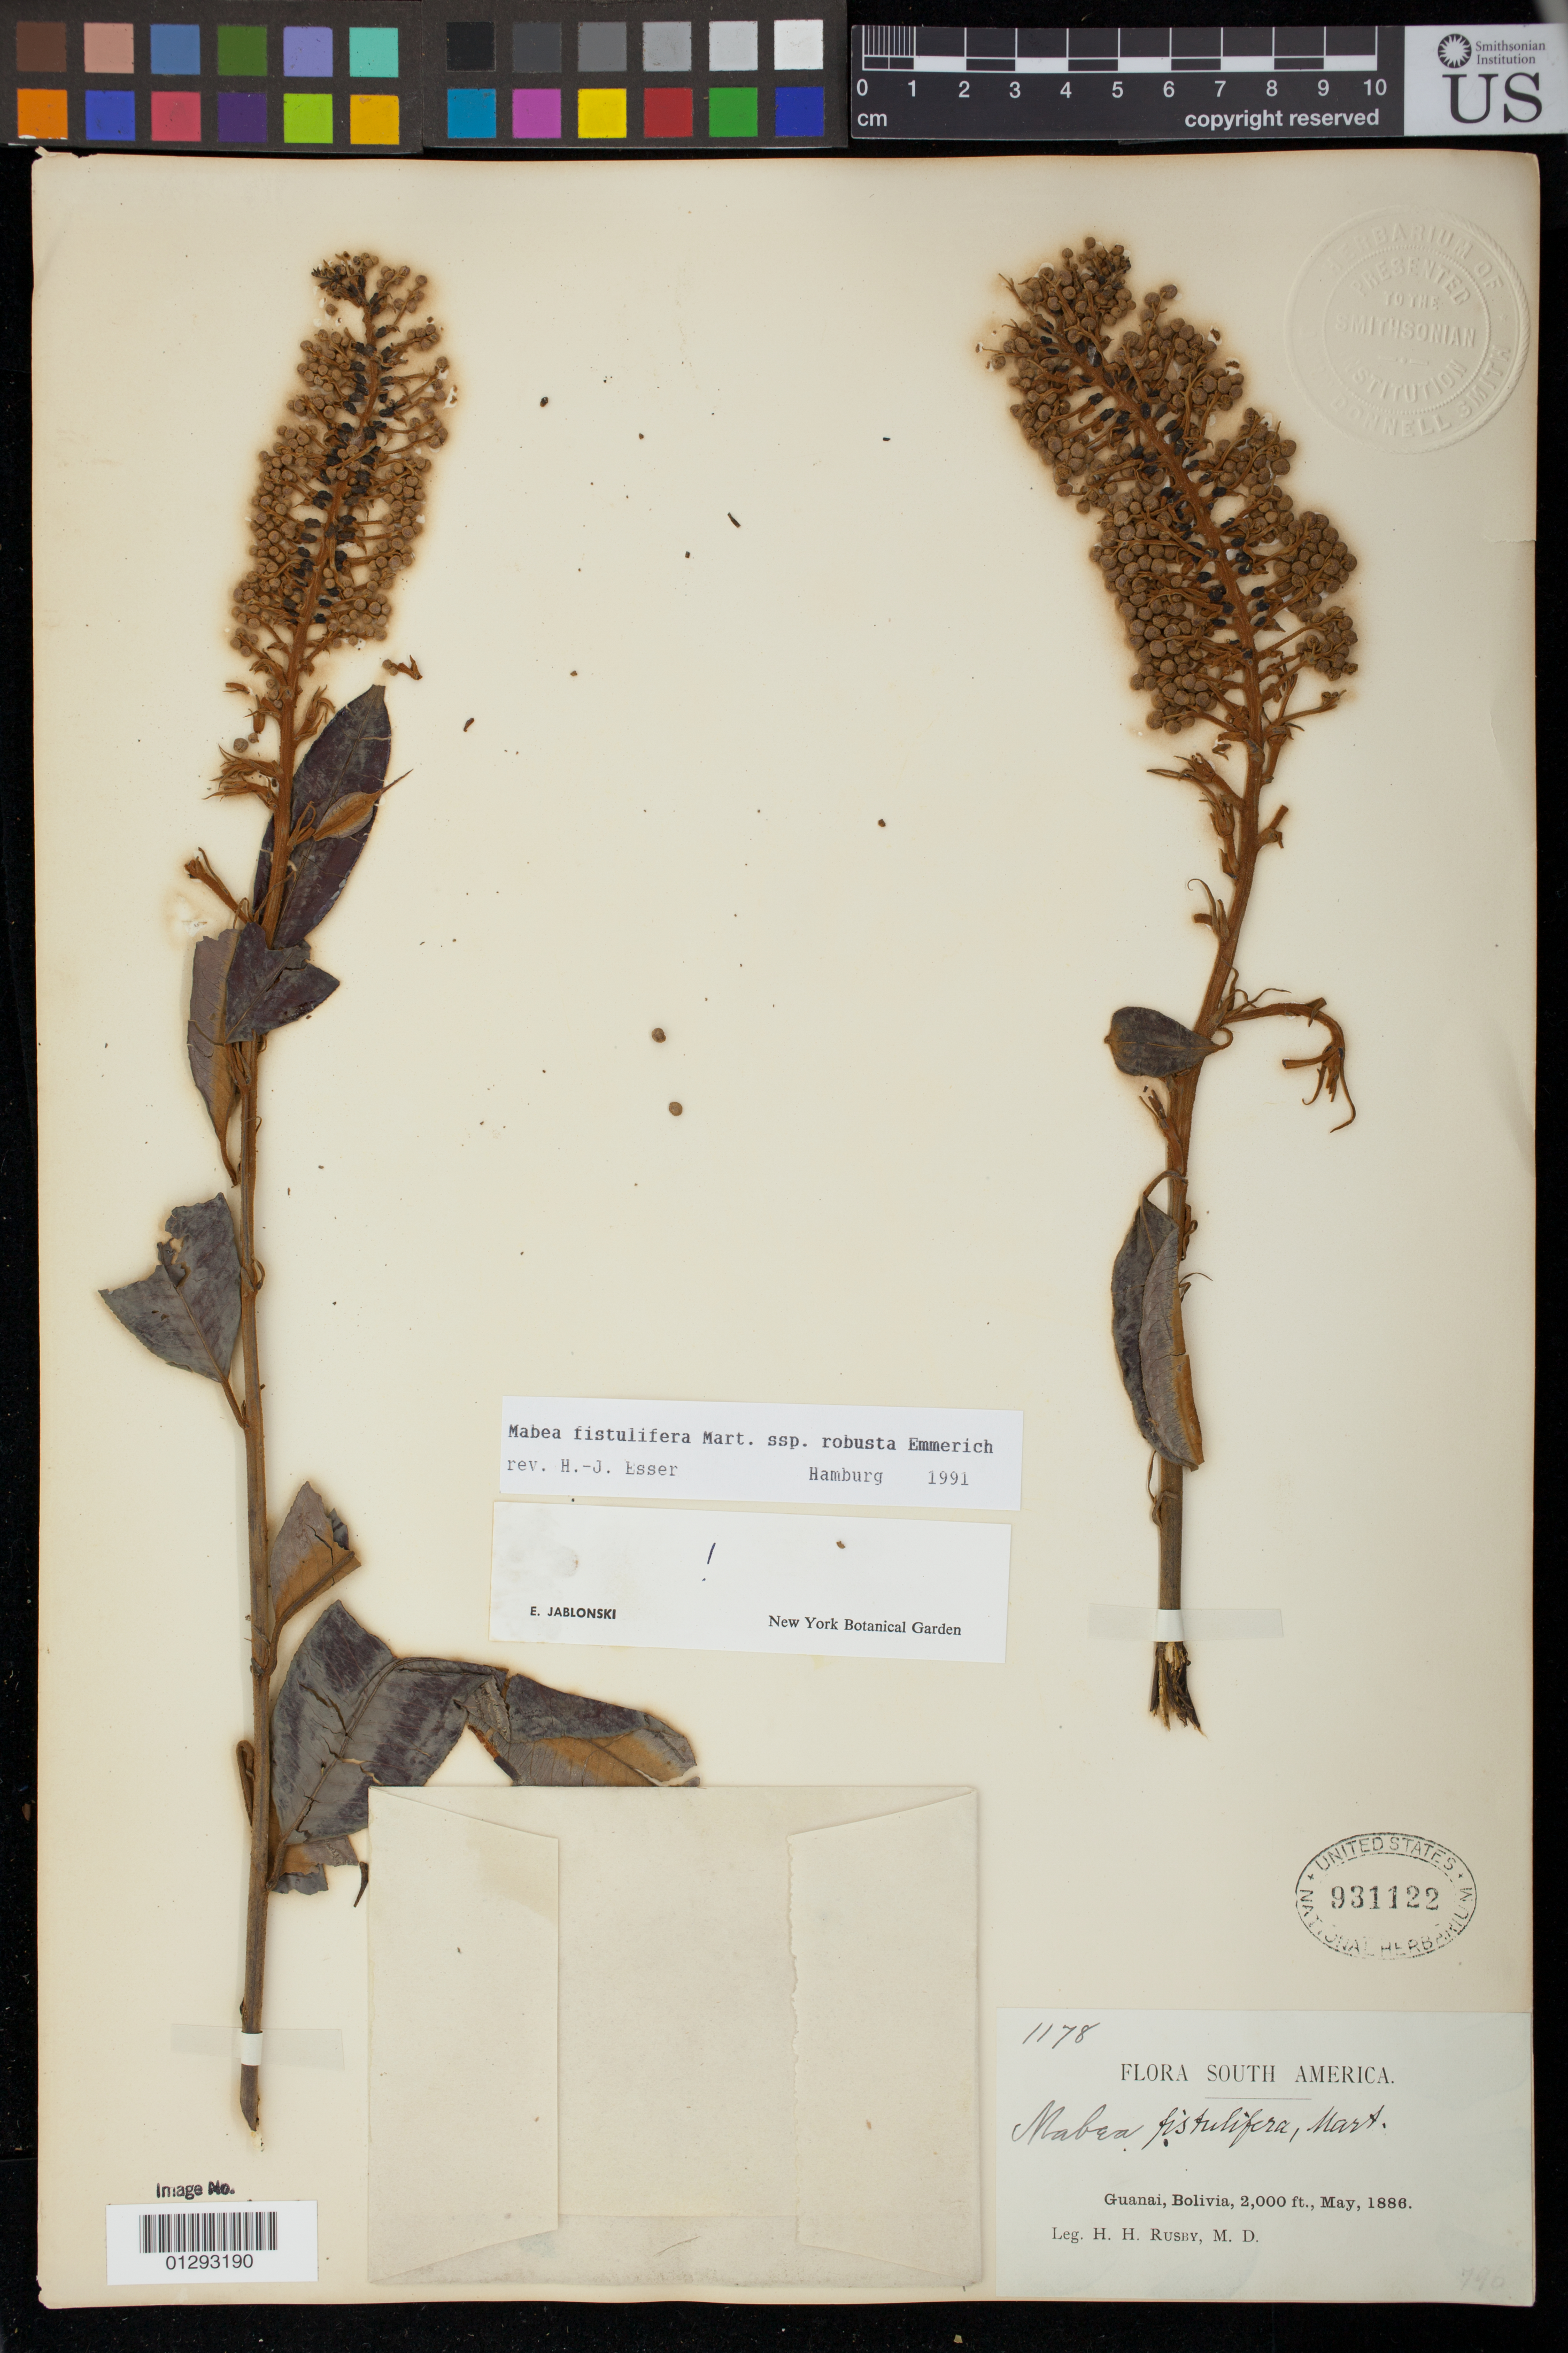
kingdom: Plantae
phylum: Tracheophyta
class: Magnoliopsida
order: Malpighiales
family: Euphorbiaceae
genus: Mabea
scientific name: Mabea fistulifera subsp. robusta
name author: Emmerich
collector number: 1178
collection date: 1886-05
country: Bolivia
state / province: La Paz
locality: Guanai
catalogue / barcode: US 931122